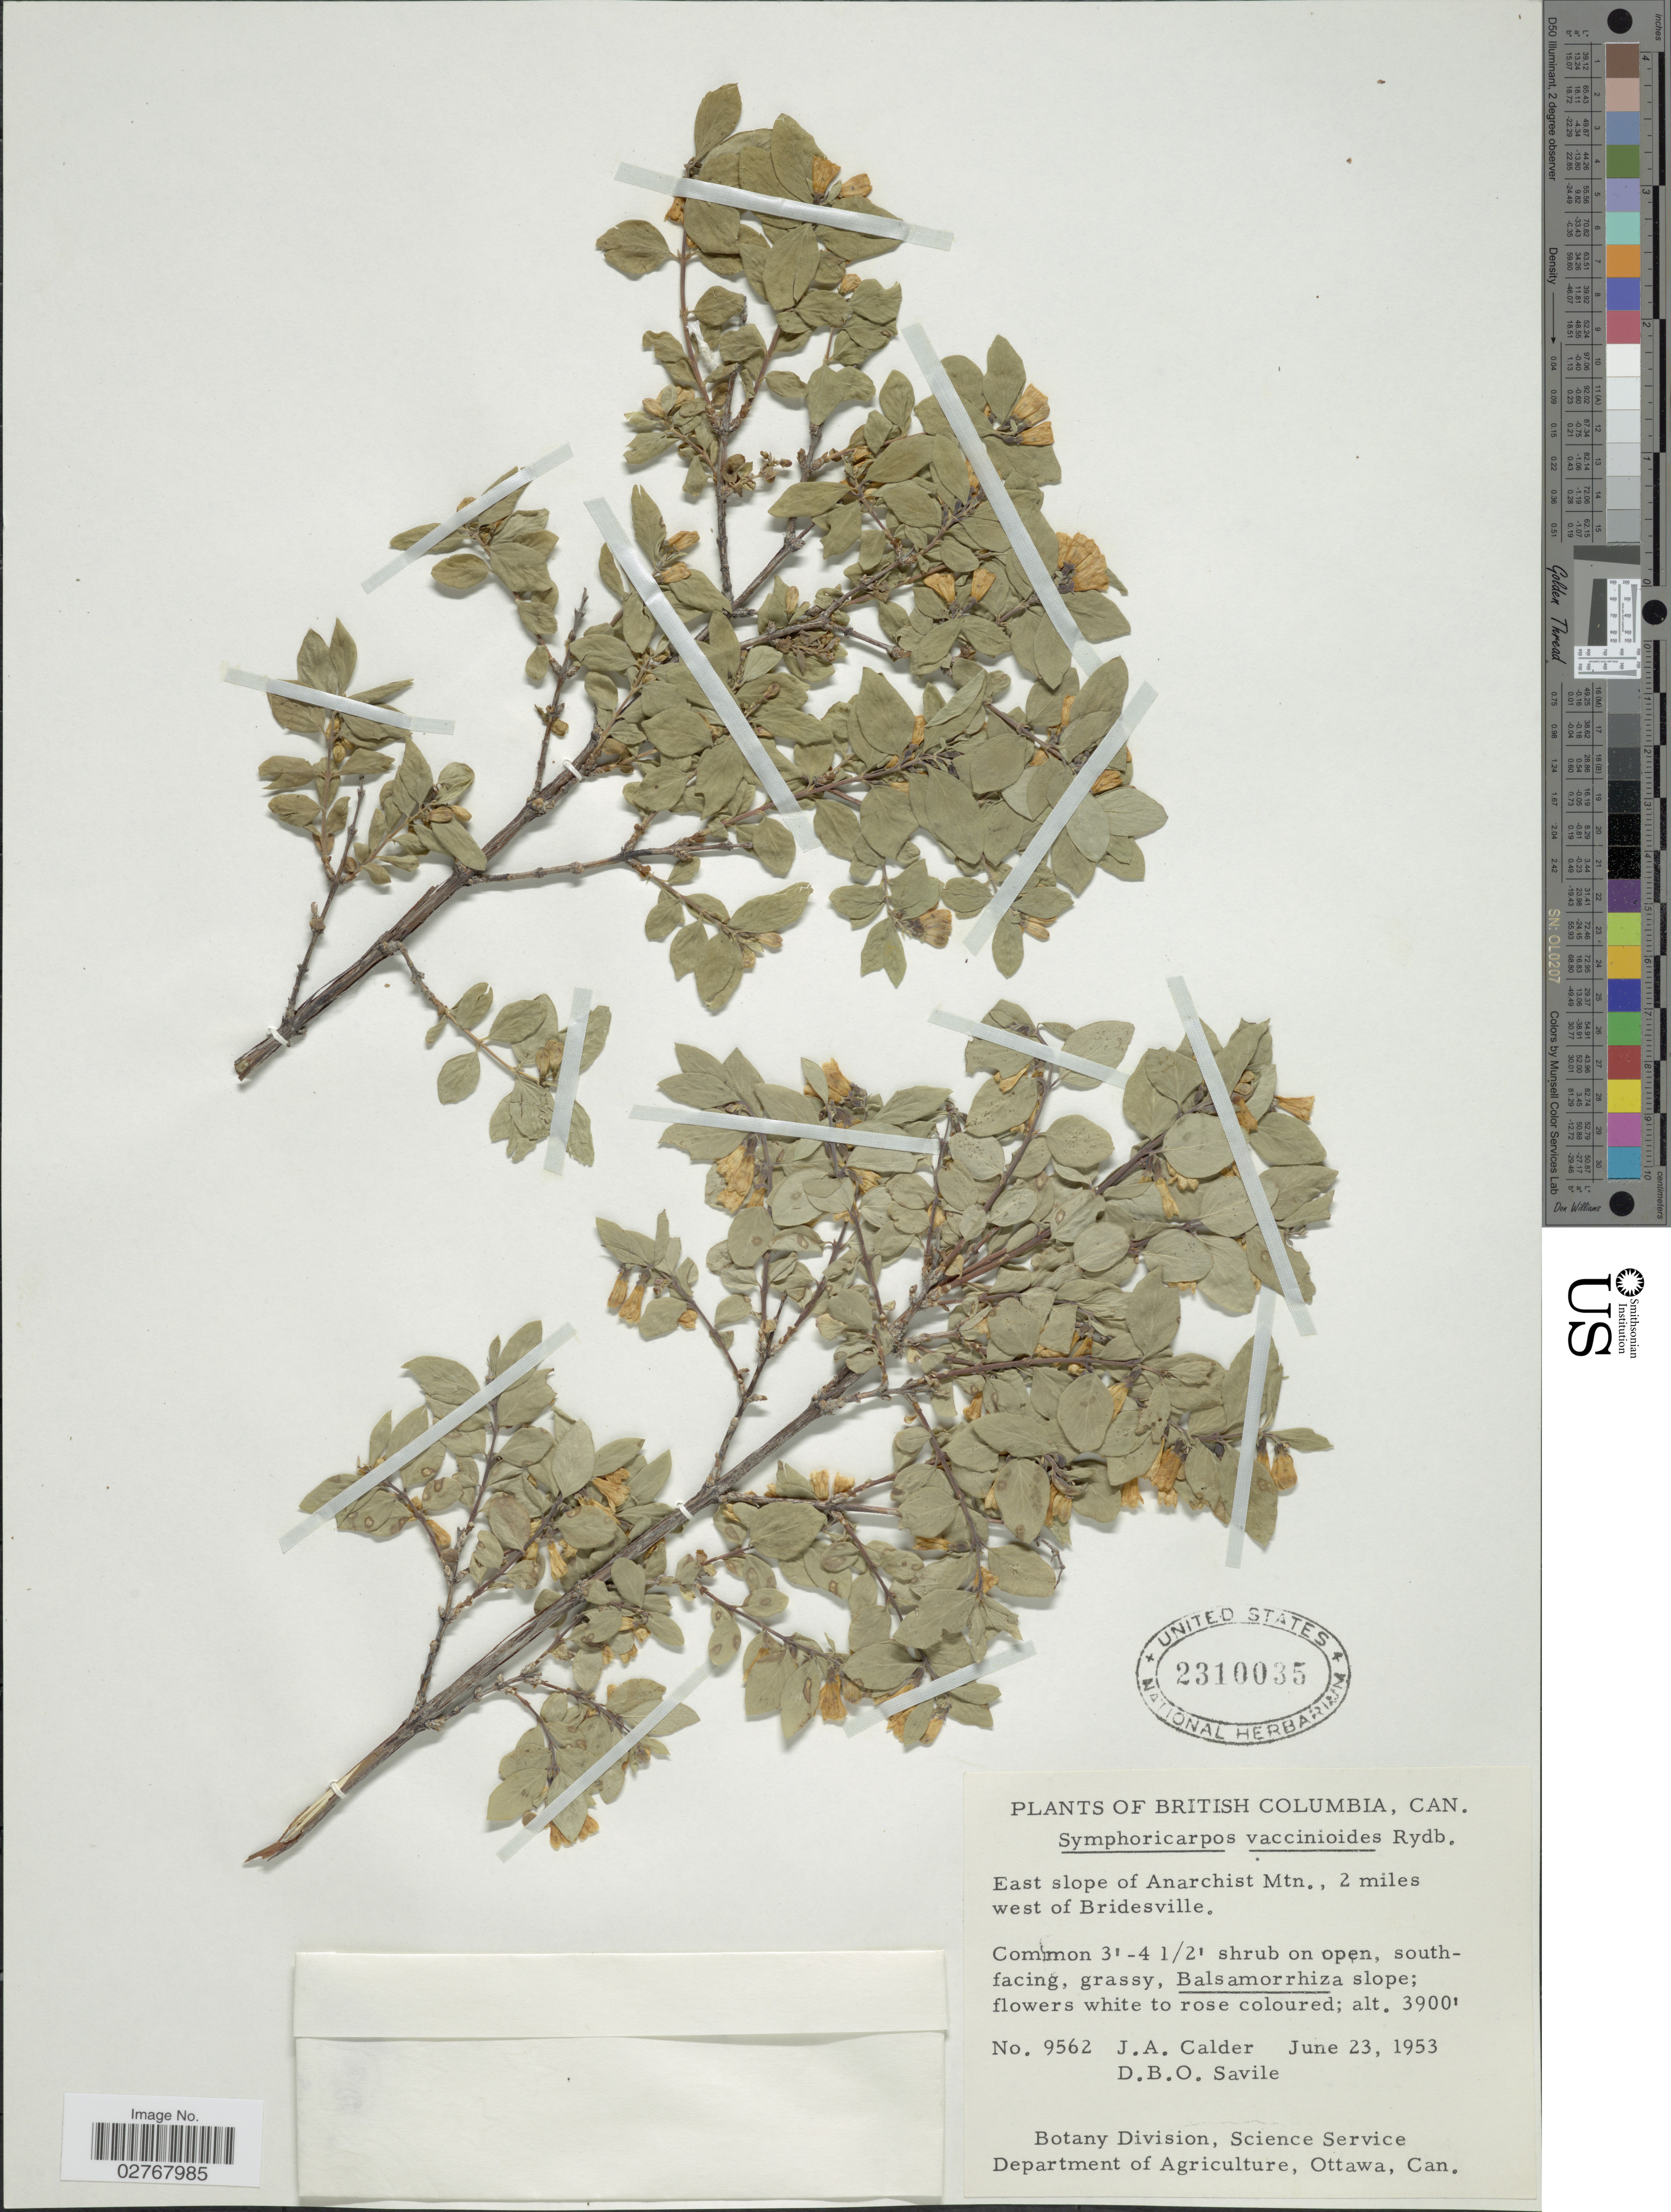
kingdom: Plantae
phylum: Tracheophyta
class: Magnoliopsida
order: Dipsacales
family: Caprifoliaceae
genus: Symphoricarpos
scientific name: Symphoricarpos vaccinioides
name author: Rydb.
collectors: J. A. Calder & D. Savile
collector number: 9562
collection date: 1953-06-23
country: Canada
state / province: British Columbia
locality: East slope of Anarchist Mtn., 2 miles west of Bridesville.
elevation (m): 1189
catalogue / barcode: US 2310035